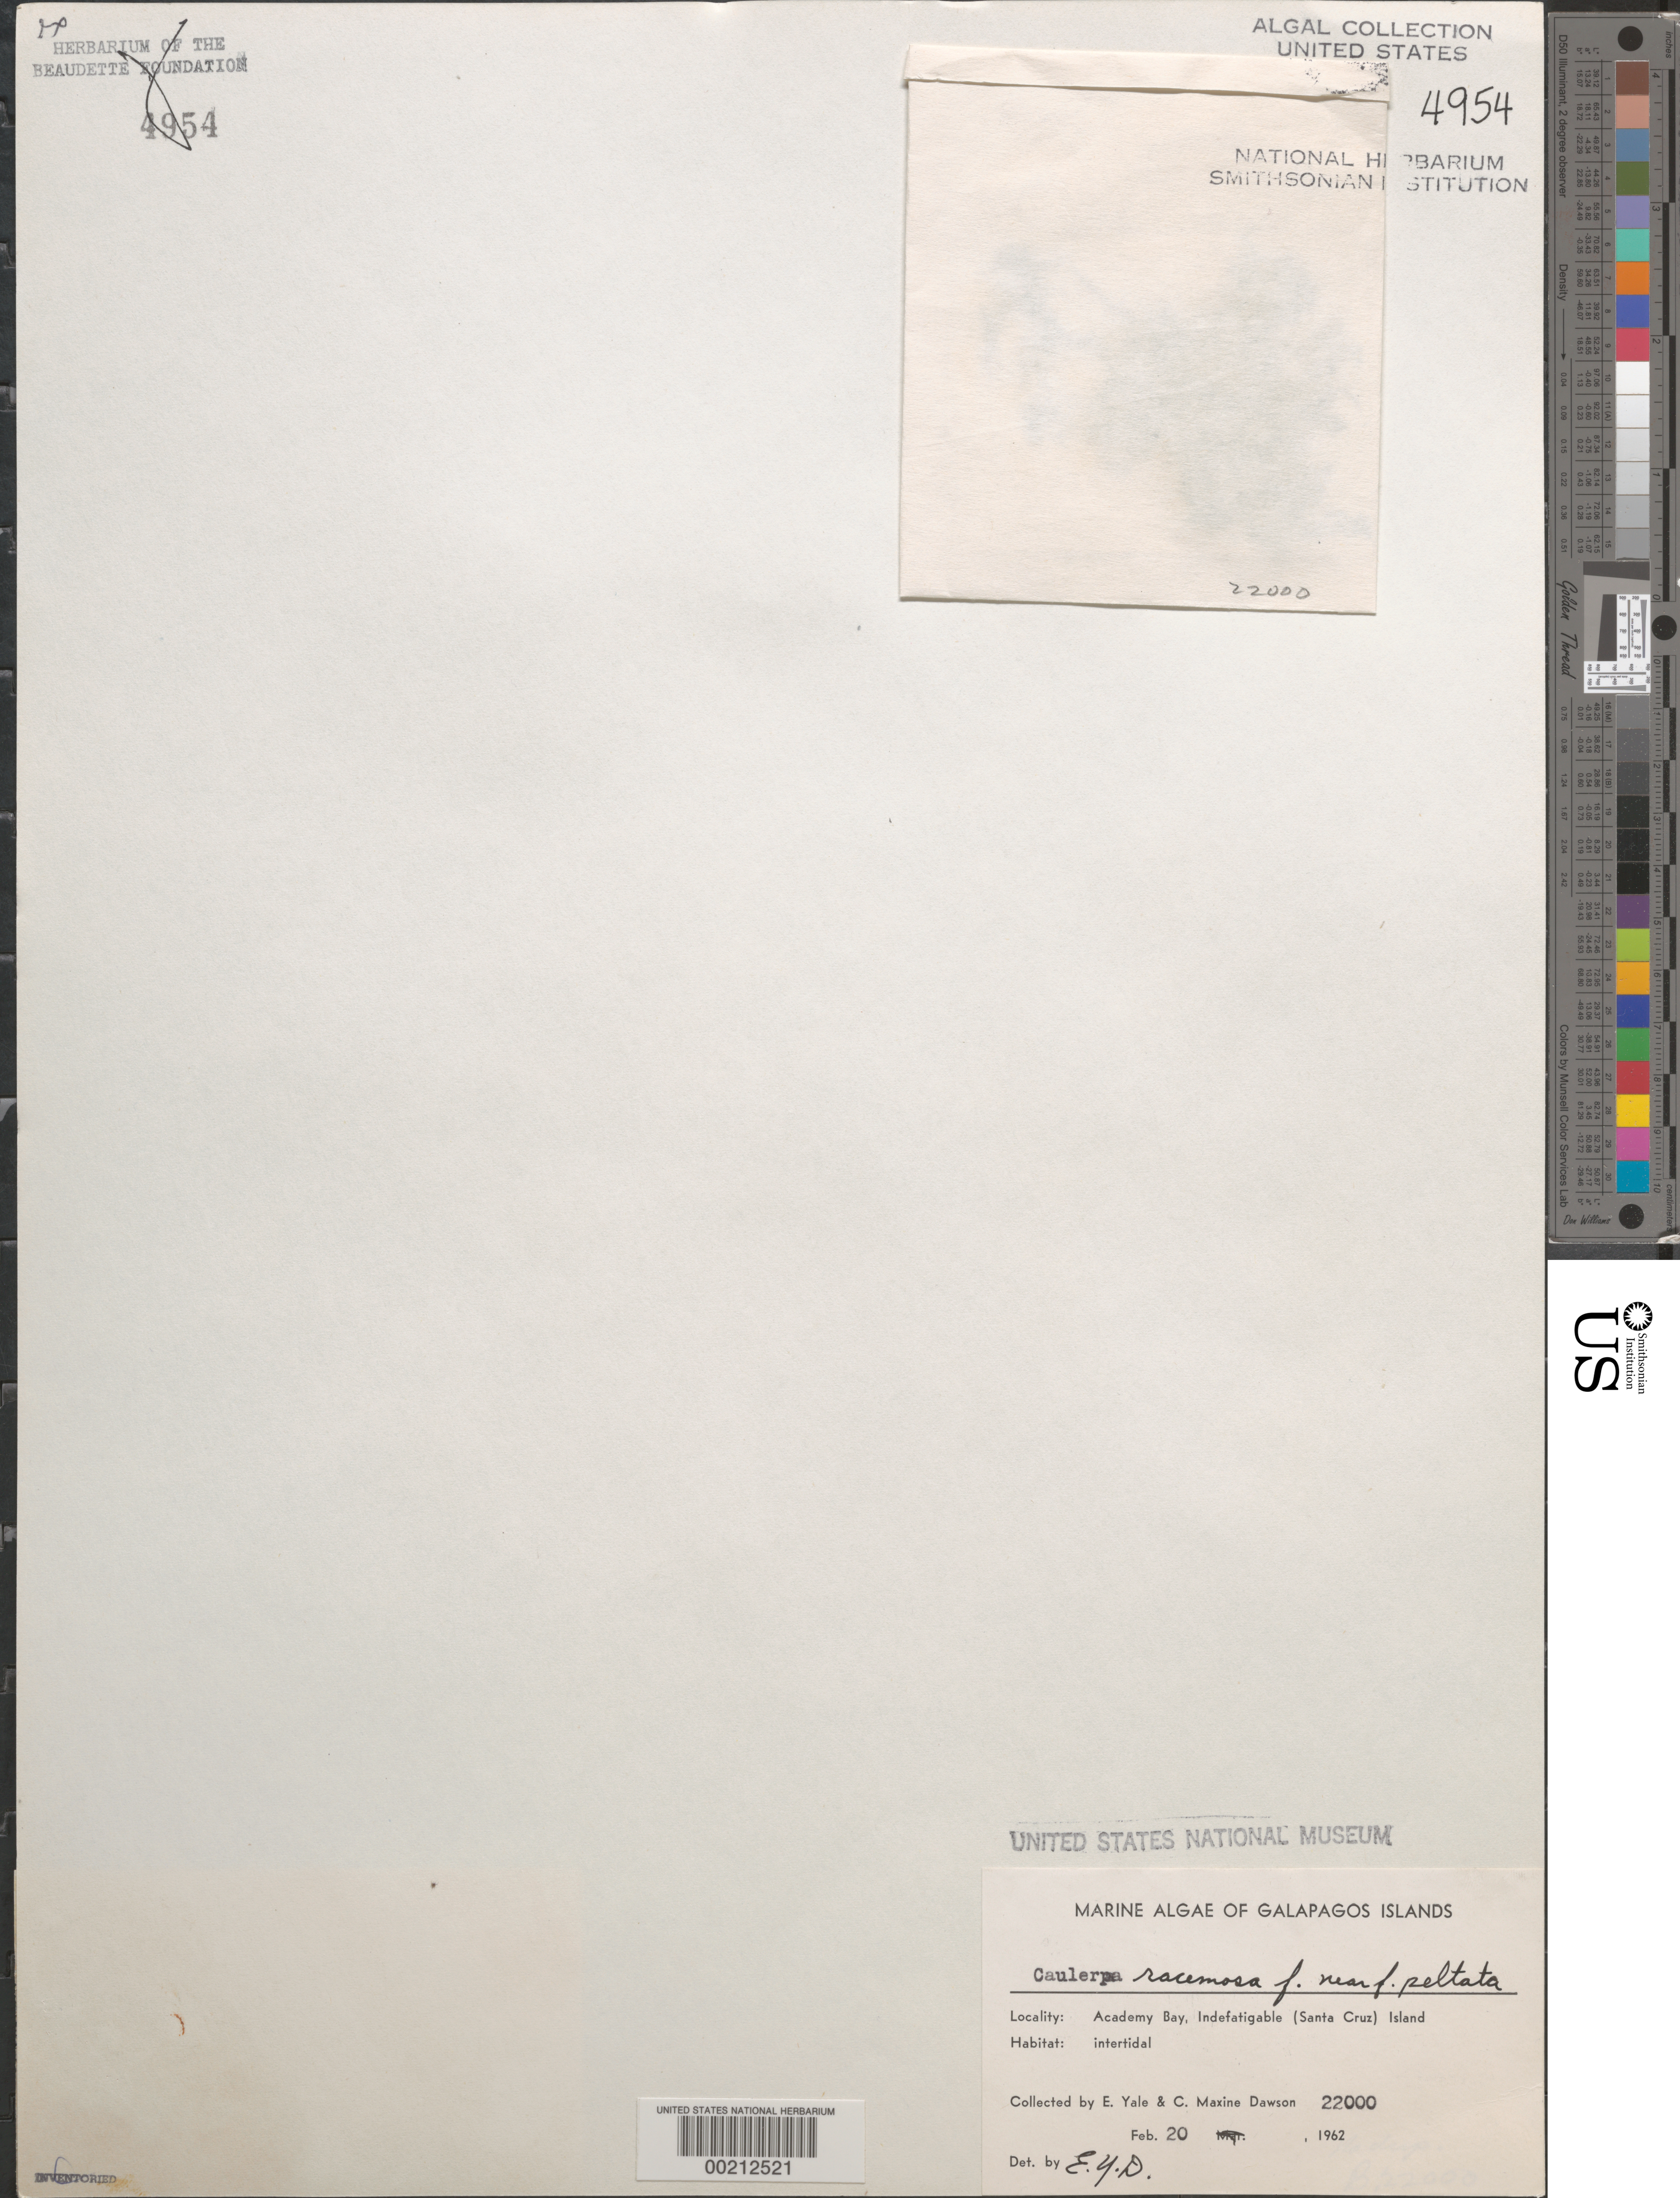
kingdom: Plantae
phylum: Chlorophyta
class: Ulvophyceae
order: Bryopsidales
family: Caulerpaceae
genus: Caulerpa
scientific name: Caulerpa racemosa f. peltata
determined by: Dawson, E. Y.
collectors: E. Y. Dawson & C. M. Dawson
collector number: EYD 22000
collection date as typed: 20 Feb 1962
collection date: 1962-02-20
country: Ecuador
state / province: Colón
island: Santa Cruz [Indefatigable, Chaves]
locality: Academy Bay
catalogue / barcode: US 4954